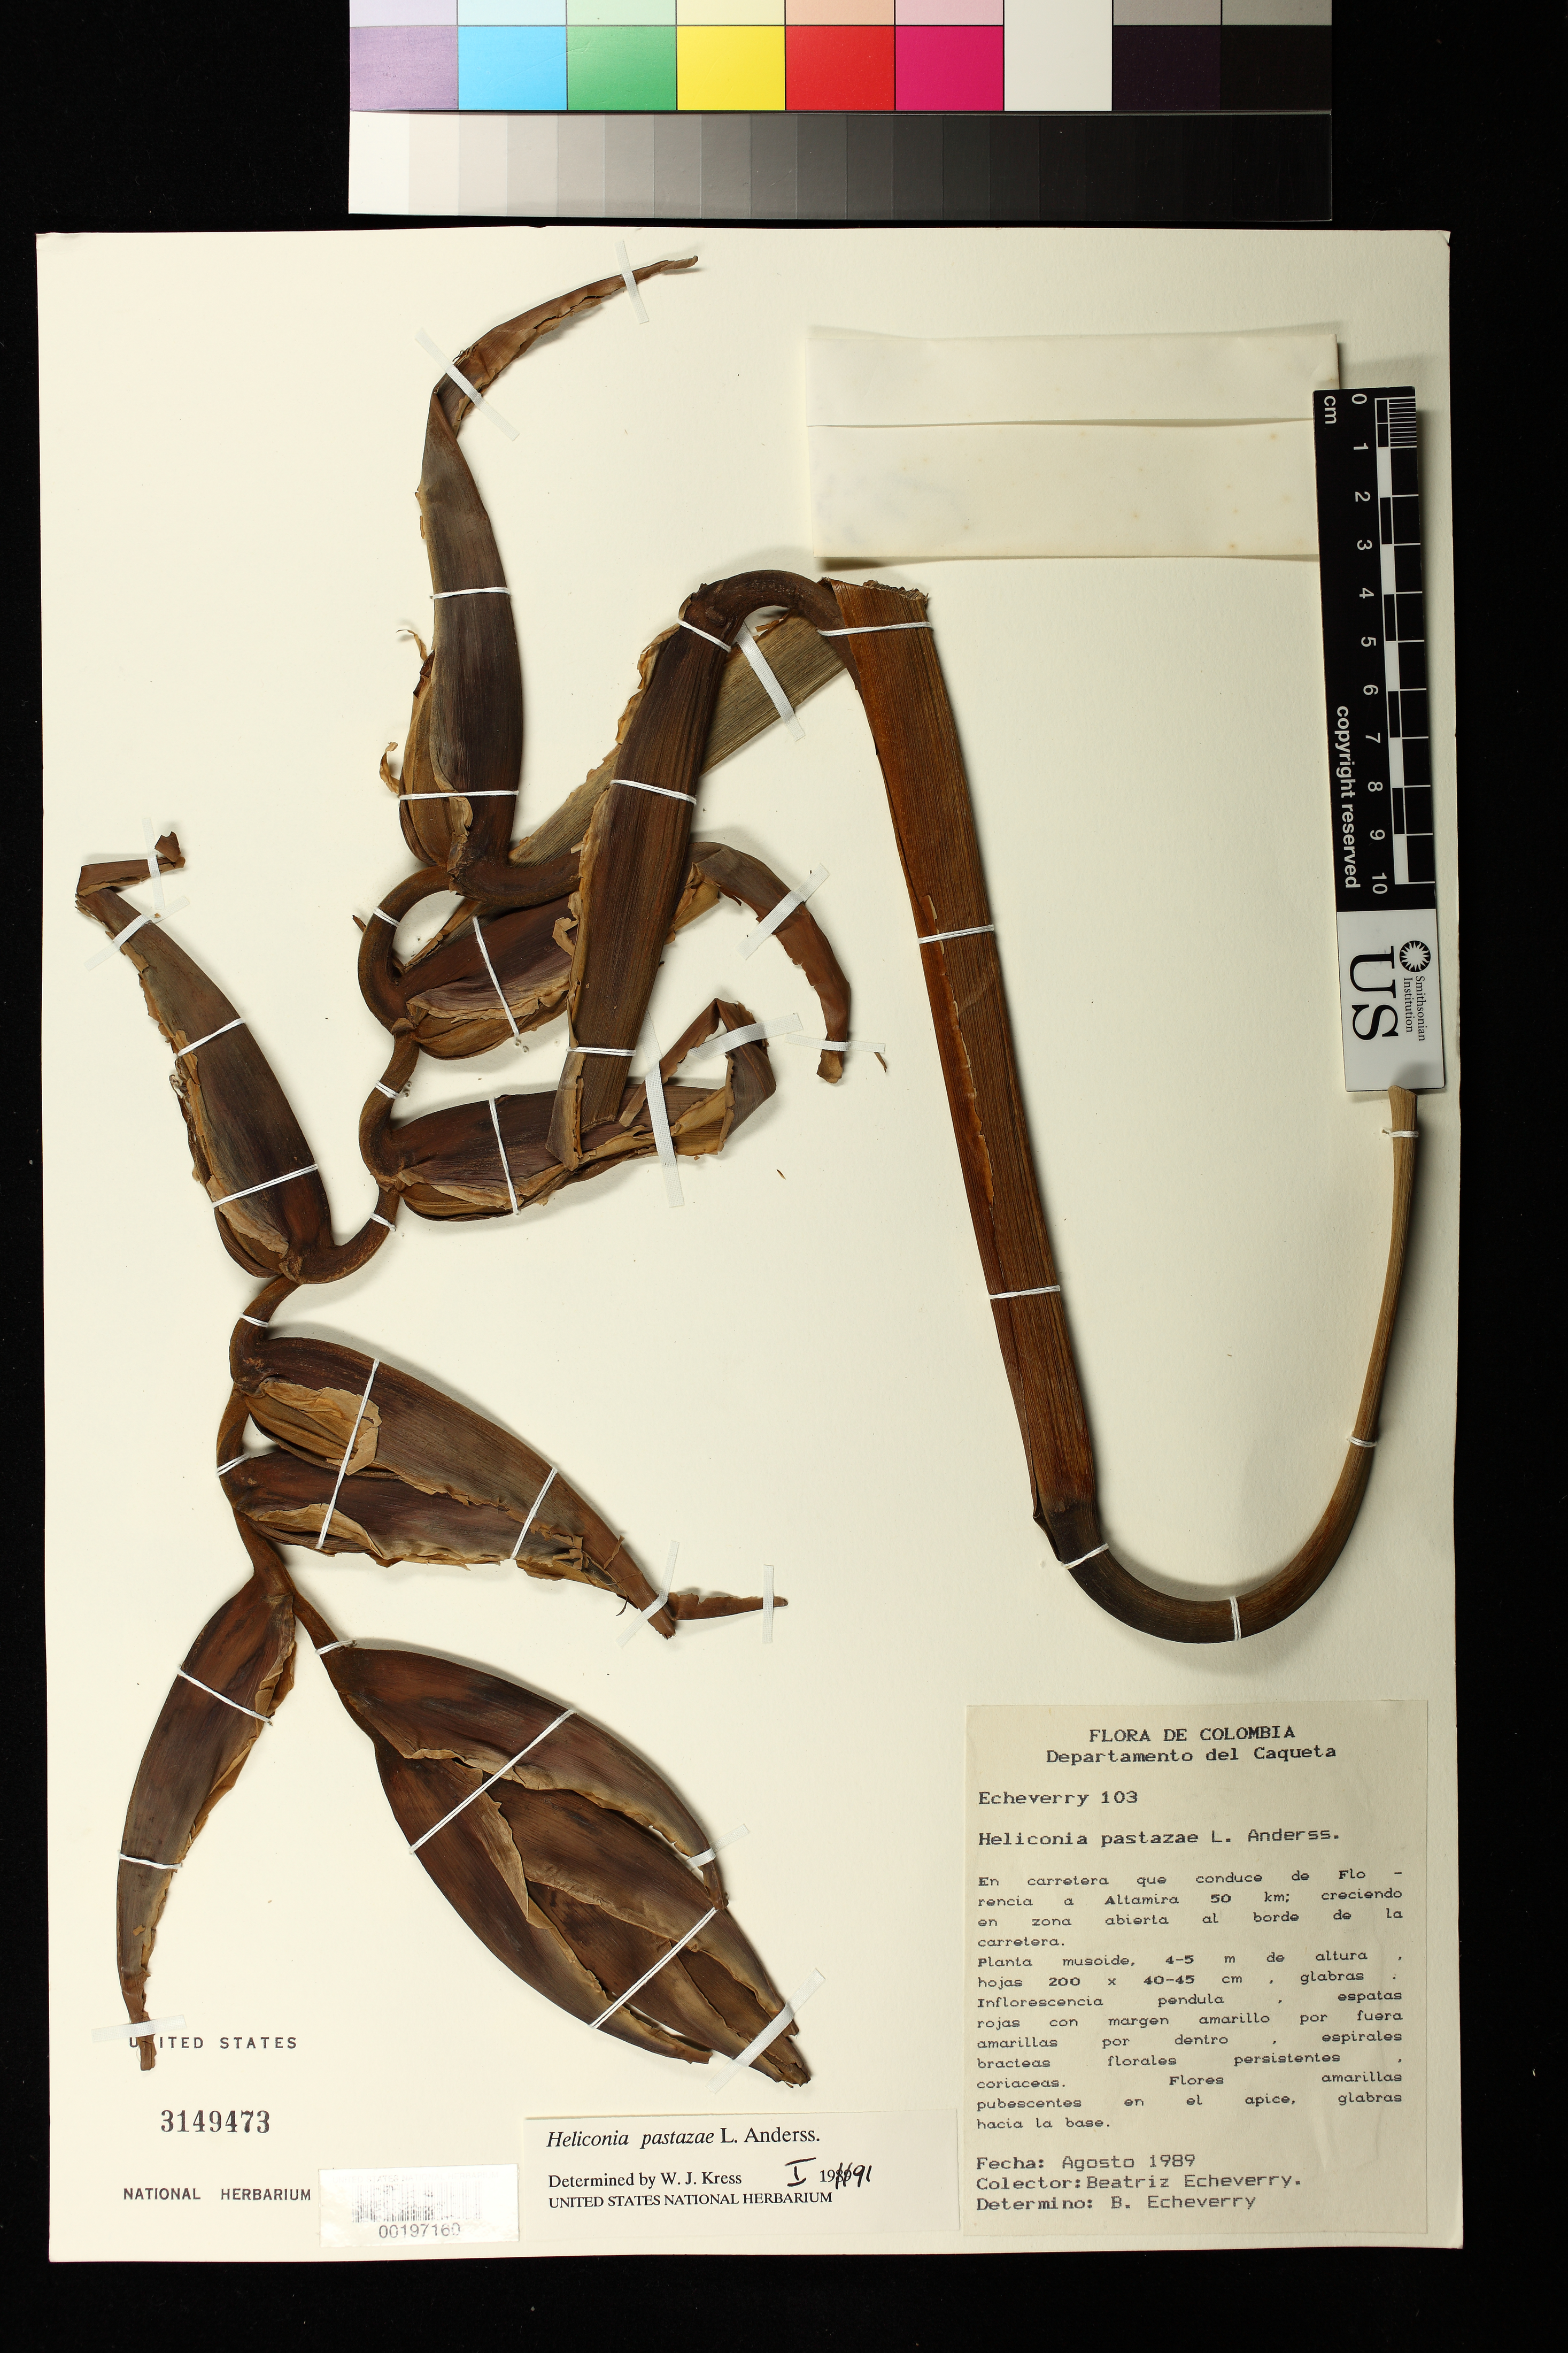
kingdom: Plantae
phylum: Tracheophyta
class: Liliopsida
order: Zingiberales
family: Heliconiaceae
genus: Heliconia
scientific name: Heliconia pastazae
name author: L. Andersson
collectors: B. Echeverry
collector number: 103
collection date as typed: Aug 1989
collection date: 1989-08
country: Colombia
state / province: Caquetá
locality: En Carretera que Conduce de Florencia a Altamira 50 km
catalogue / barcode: US 3149473